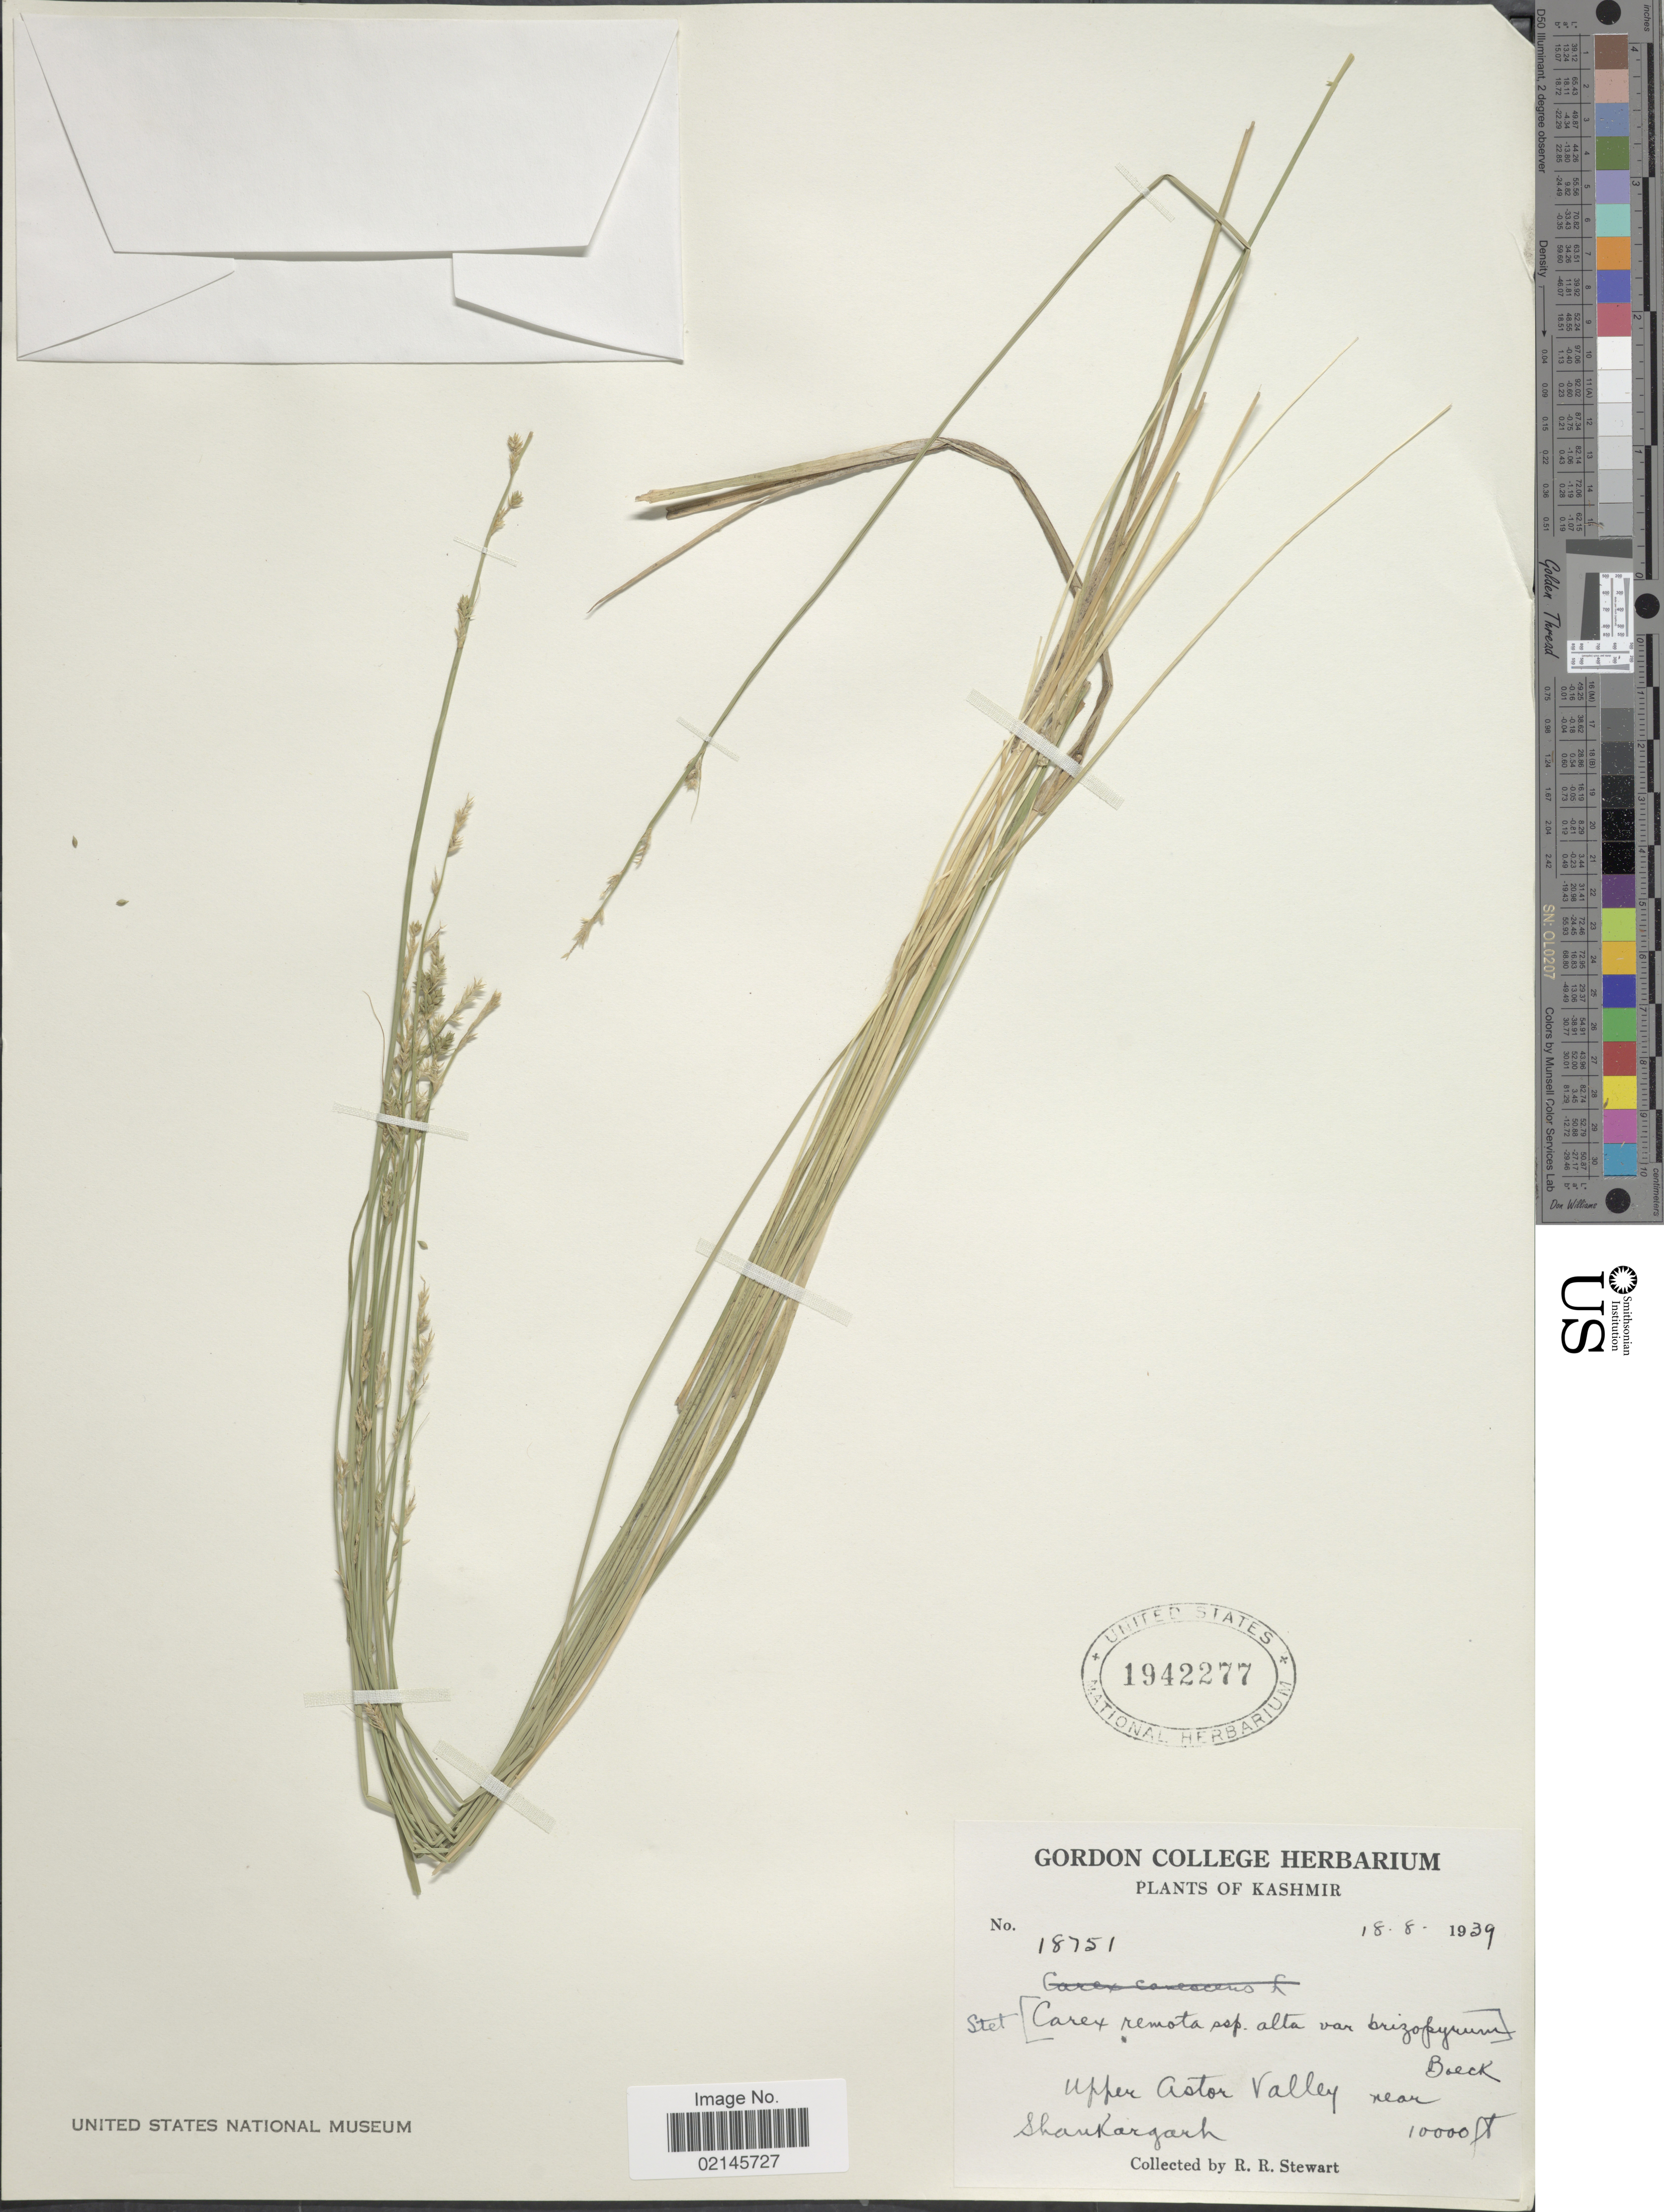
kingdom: Plantae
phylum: Tracheophyta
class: Liliopsida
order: Poales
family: Cyperaceae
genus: Carex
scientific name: Carex remota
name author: L.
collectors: R. R. Stewart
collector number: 18751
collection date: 1939-08-18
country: India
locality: Kashmir, Upper Astor Valley near Shankargarh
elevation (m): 3048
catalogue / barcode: US 1942277